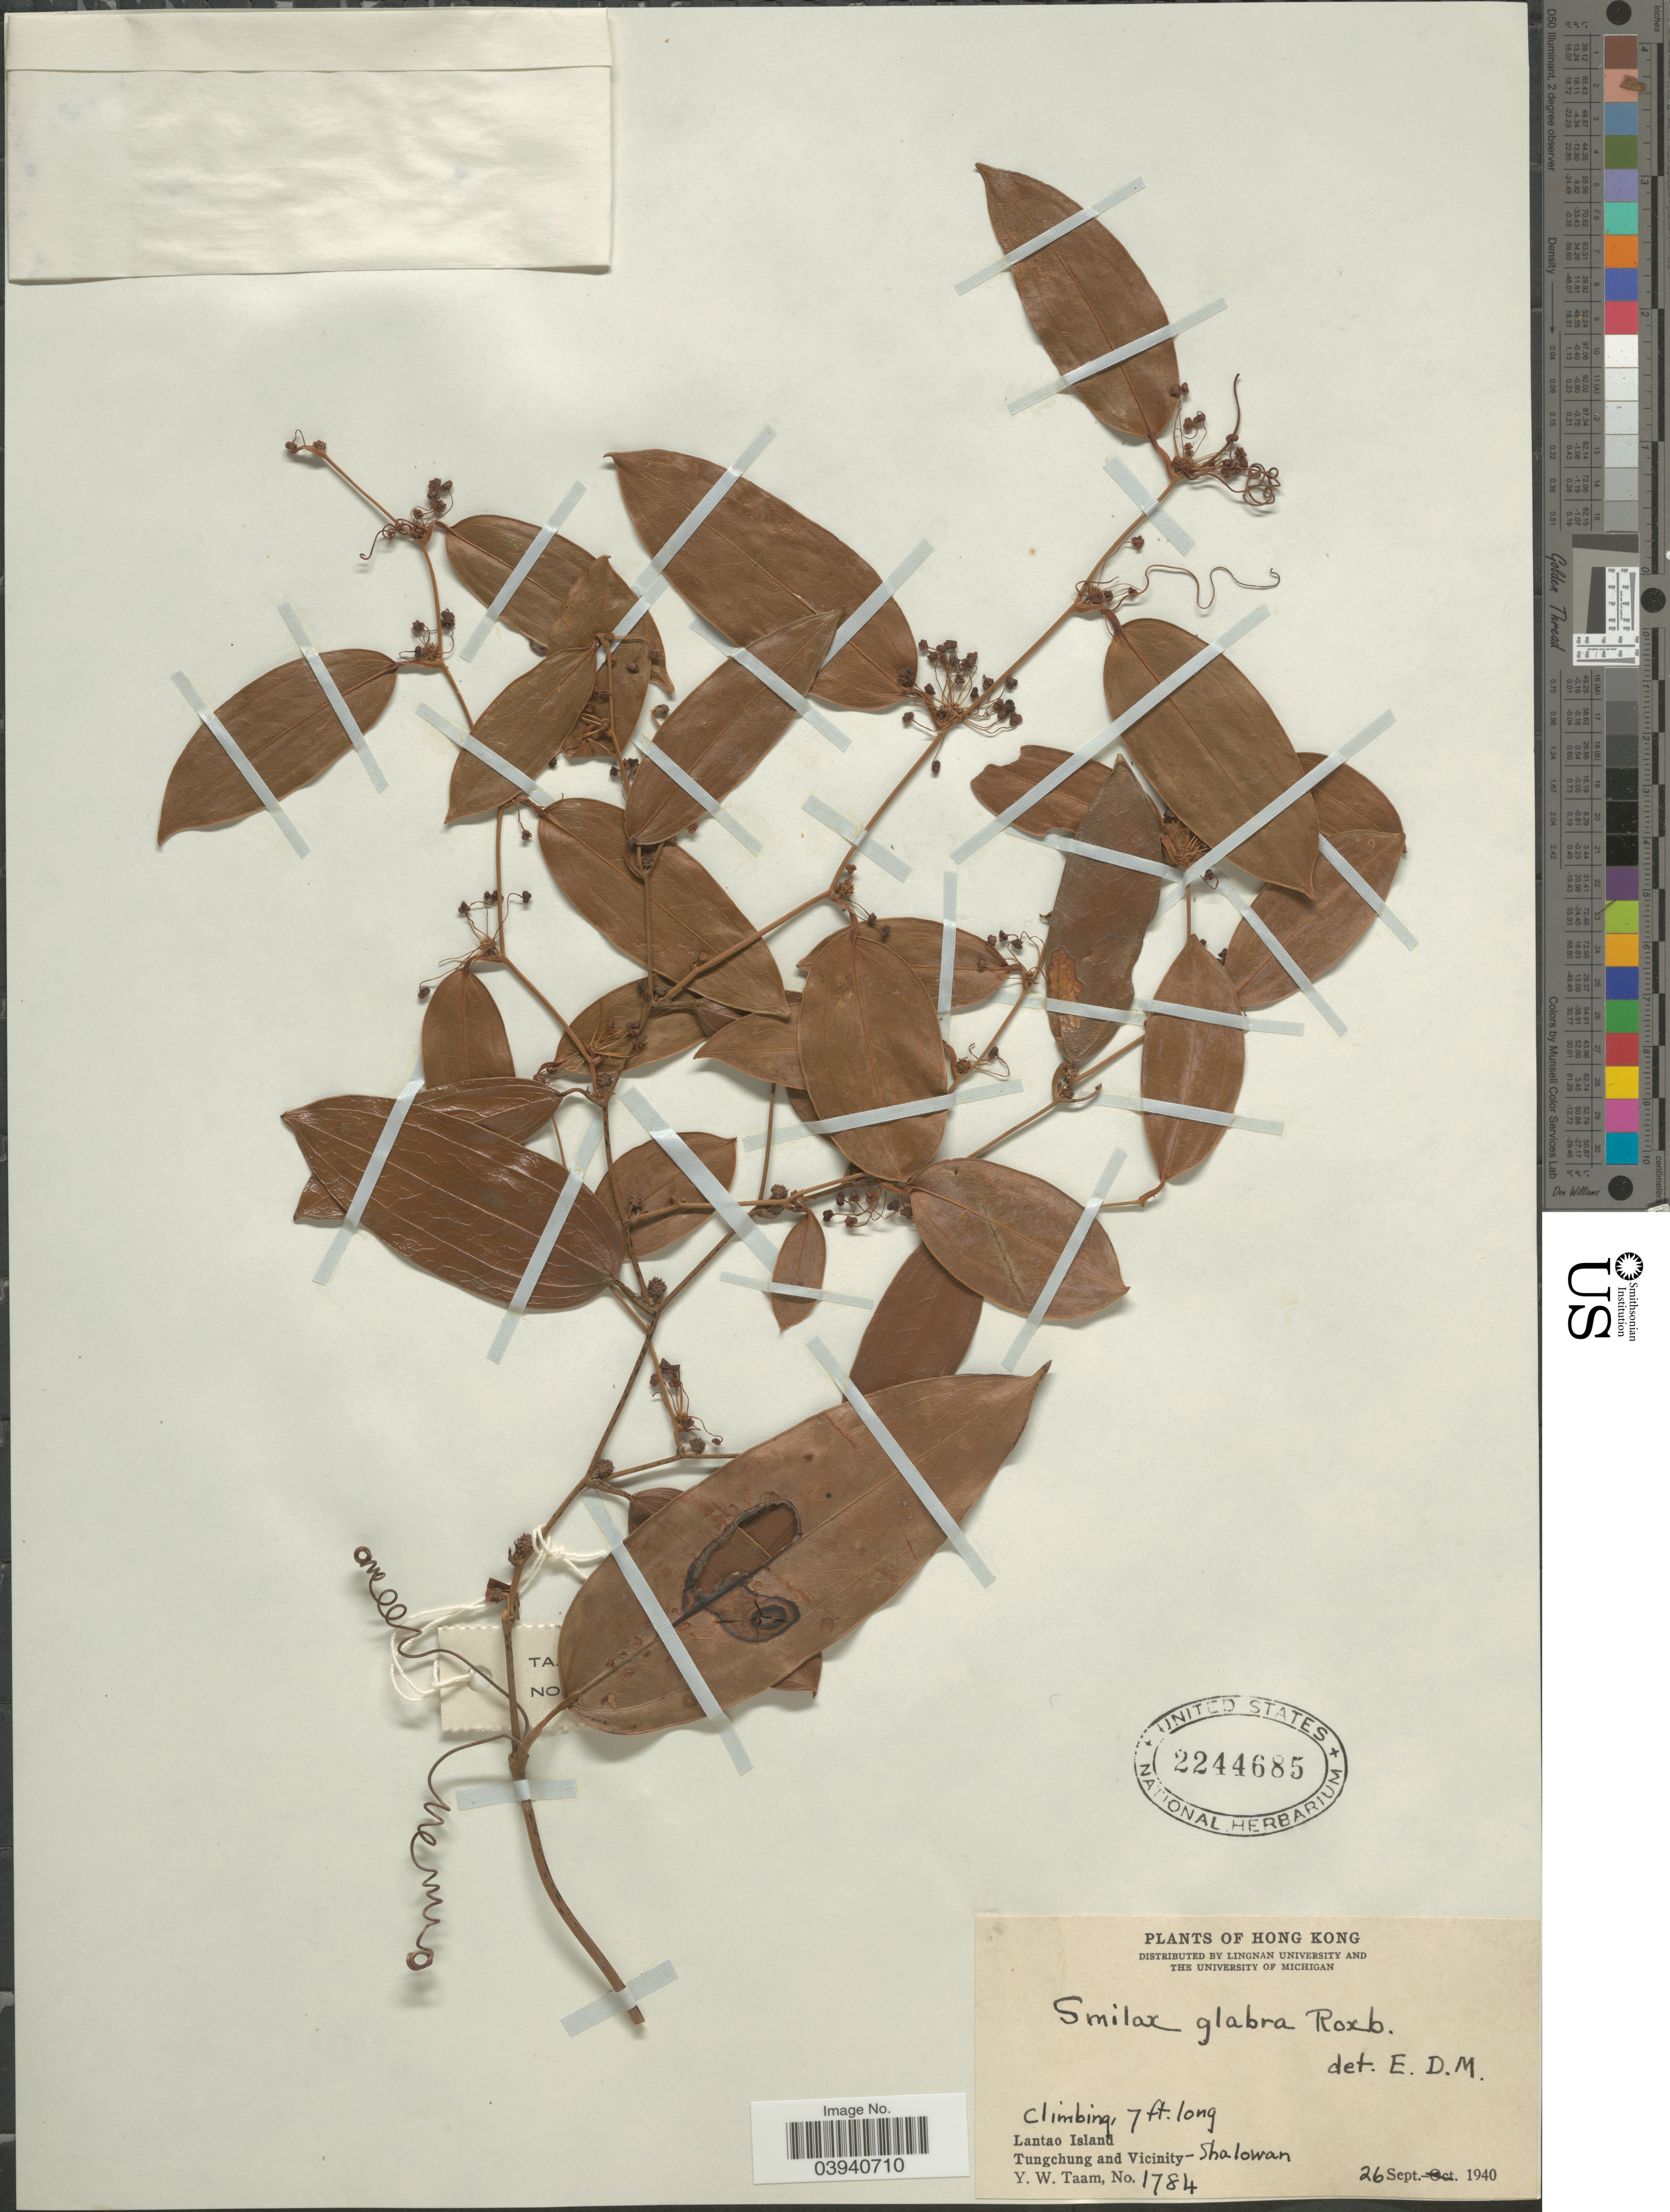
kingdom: Plantae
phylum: Tracheophyta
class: Liliopsida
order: Liliales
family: Smilacaceae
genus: Smilax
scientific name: Smilax glabra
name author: Roxb.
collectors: Y. W. Taam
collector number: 1784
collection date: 1940-09-26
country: China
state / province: Hong Kong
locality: Lantao Island. Tungchung and Vicinity- Shalowan.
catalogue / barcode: US 2244685